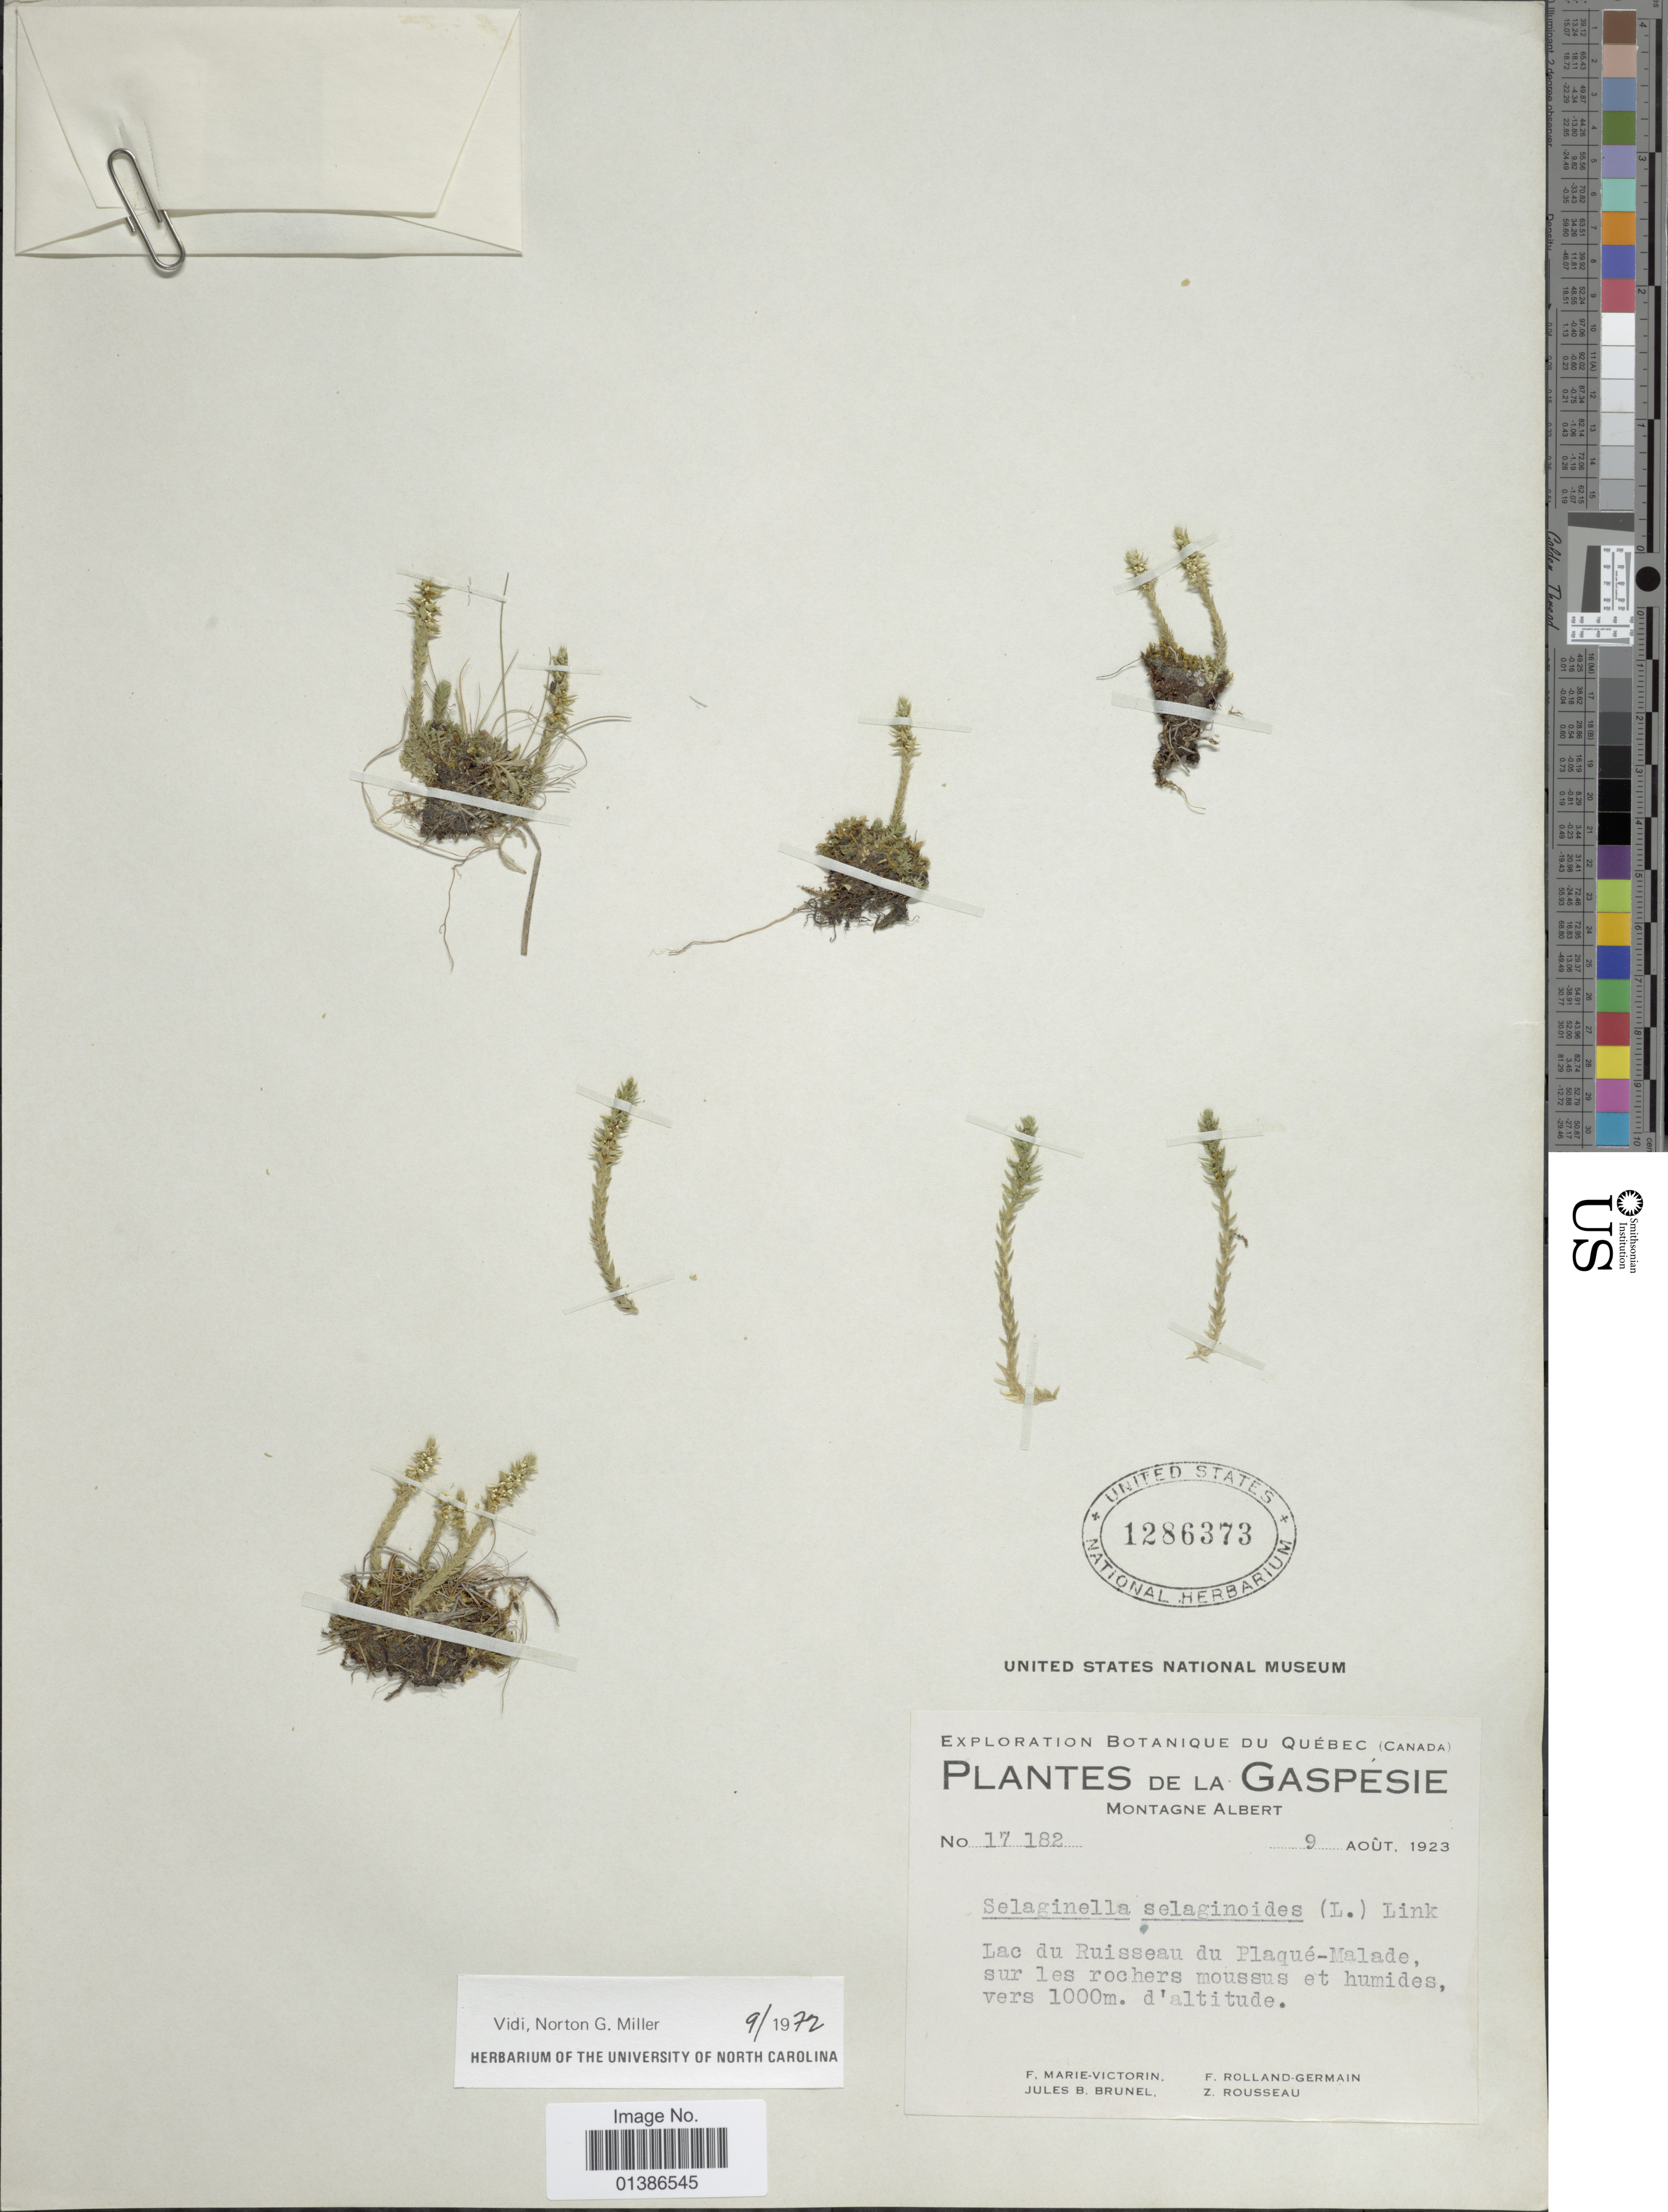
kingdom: Plantae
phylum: Tracheophyta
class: Lycopodiopsida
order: Selaginellales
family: Selaginellaceae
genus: Selaginella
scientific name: Selaginella selaginoides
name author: (L.) Link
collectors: Fr. Marie-Victorin, J. Brunel, Rolland-Germain & Z. Rousseau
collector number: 17182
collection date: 1923-08-09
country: Canada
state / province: Quebec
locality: Plantes de la Gaspesie. Montagne Albert. Lac du Ruisseau du Plaqué-Malade, sur les rochers moussus et humides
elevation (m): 1000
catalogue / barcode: US 1286373